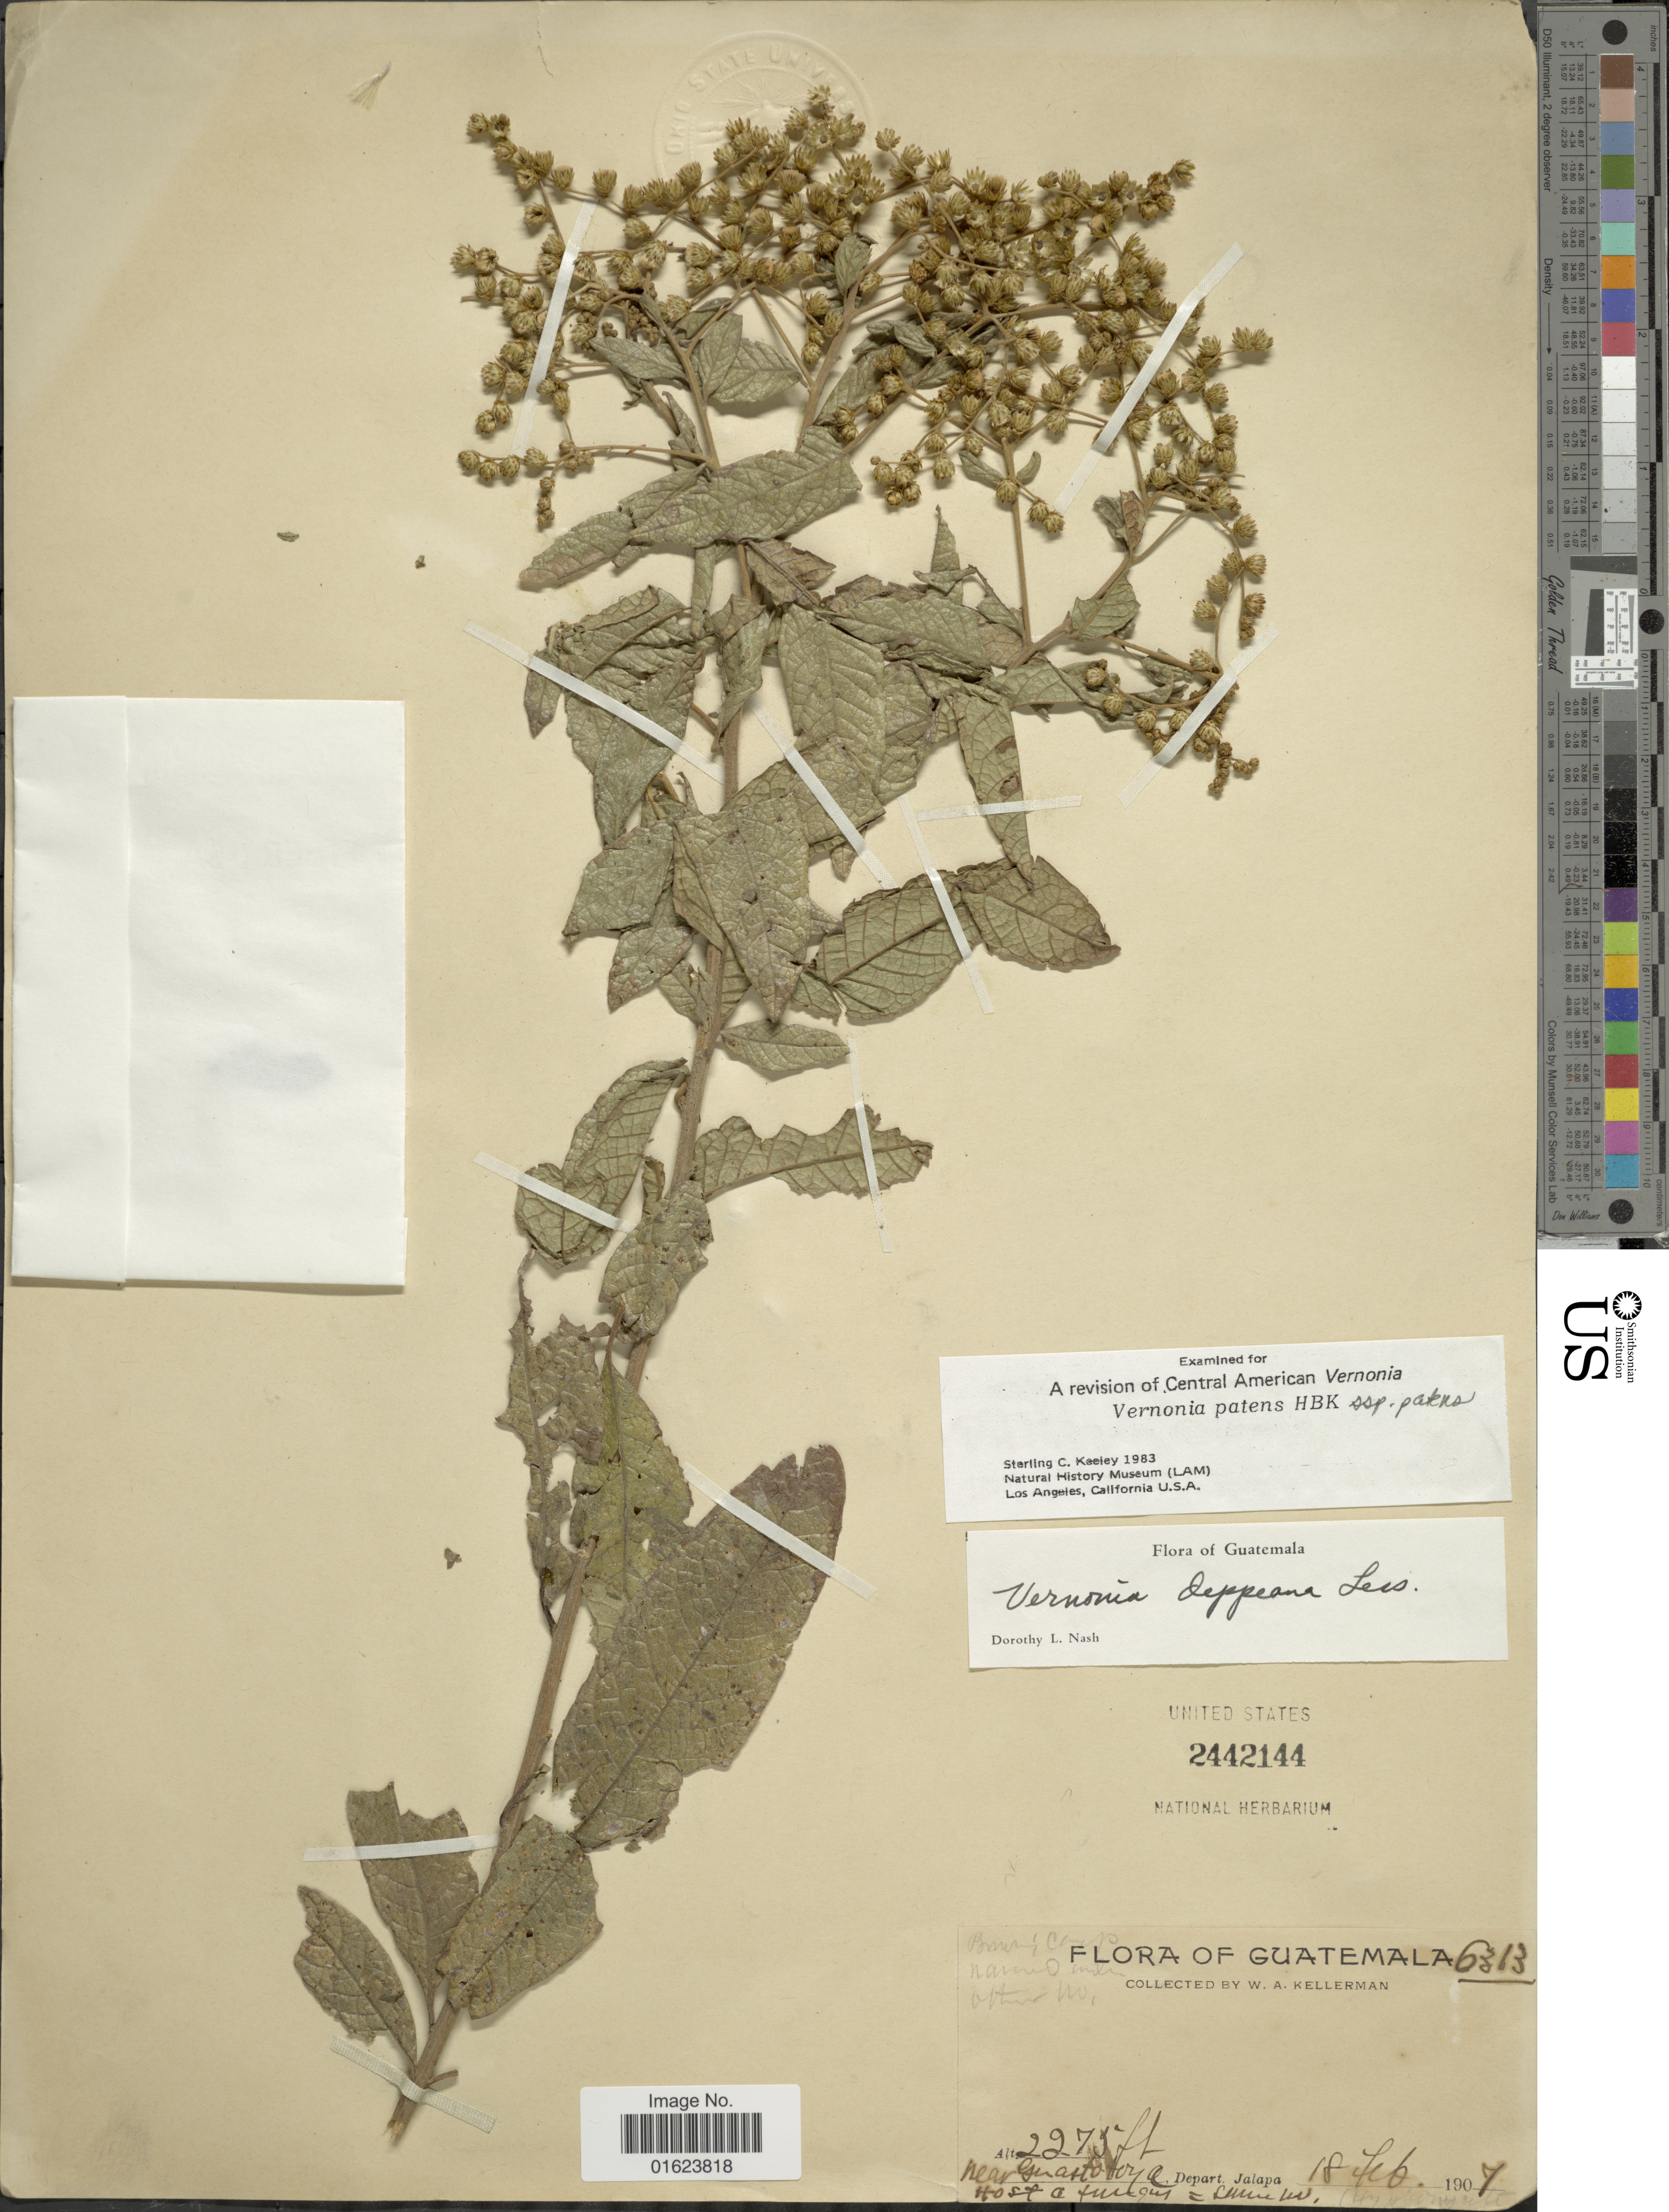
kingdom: Plantae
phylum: Tracheophyta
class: Magnoliopsida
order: Asterales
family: Asteraceae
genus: Vernonanthura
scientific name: Vernonanthura patens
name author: (Kunth) H. Rob.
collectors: W. Kellerman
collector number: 6313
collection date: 1907-02-18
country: Guatemala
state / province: Jalapa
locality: Near Guastatoya Depart. Jalapa.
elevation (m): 693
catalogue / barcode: US 2442144